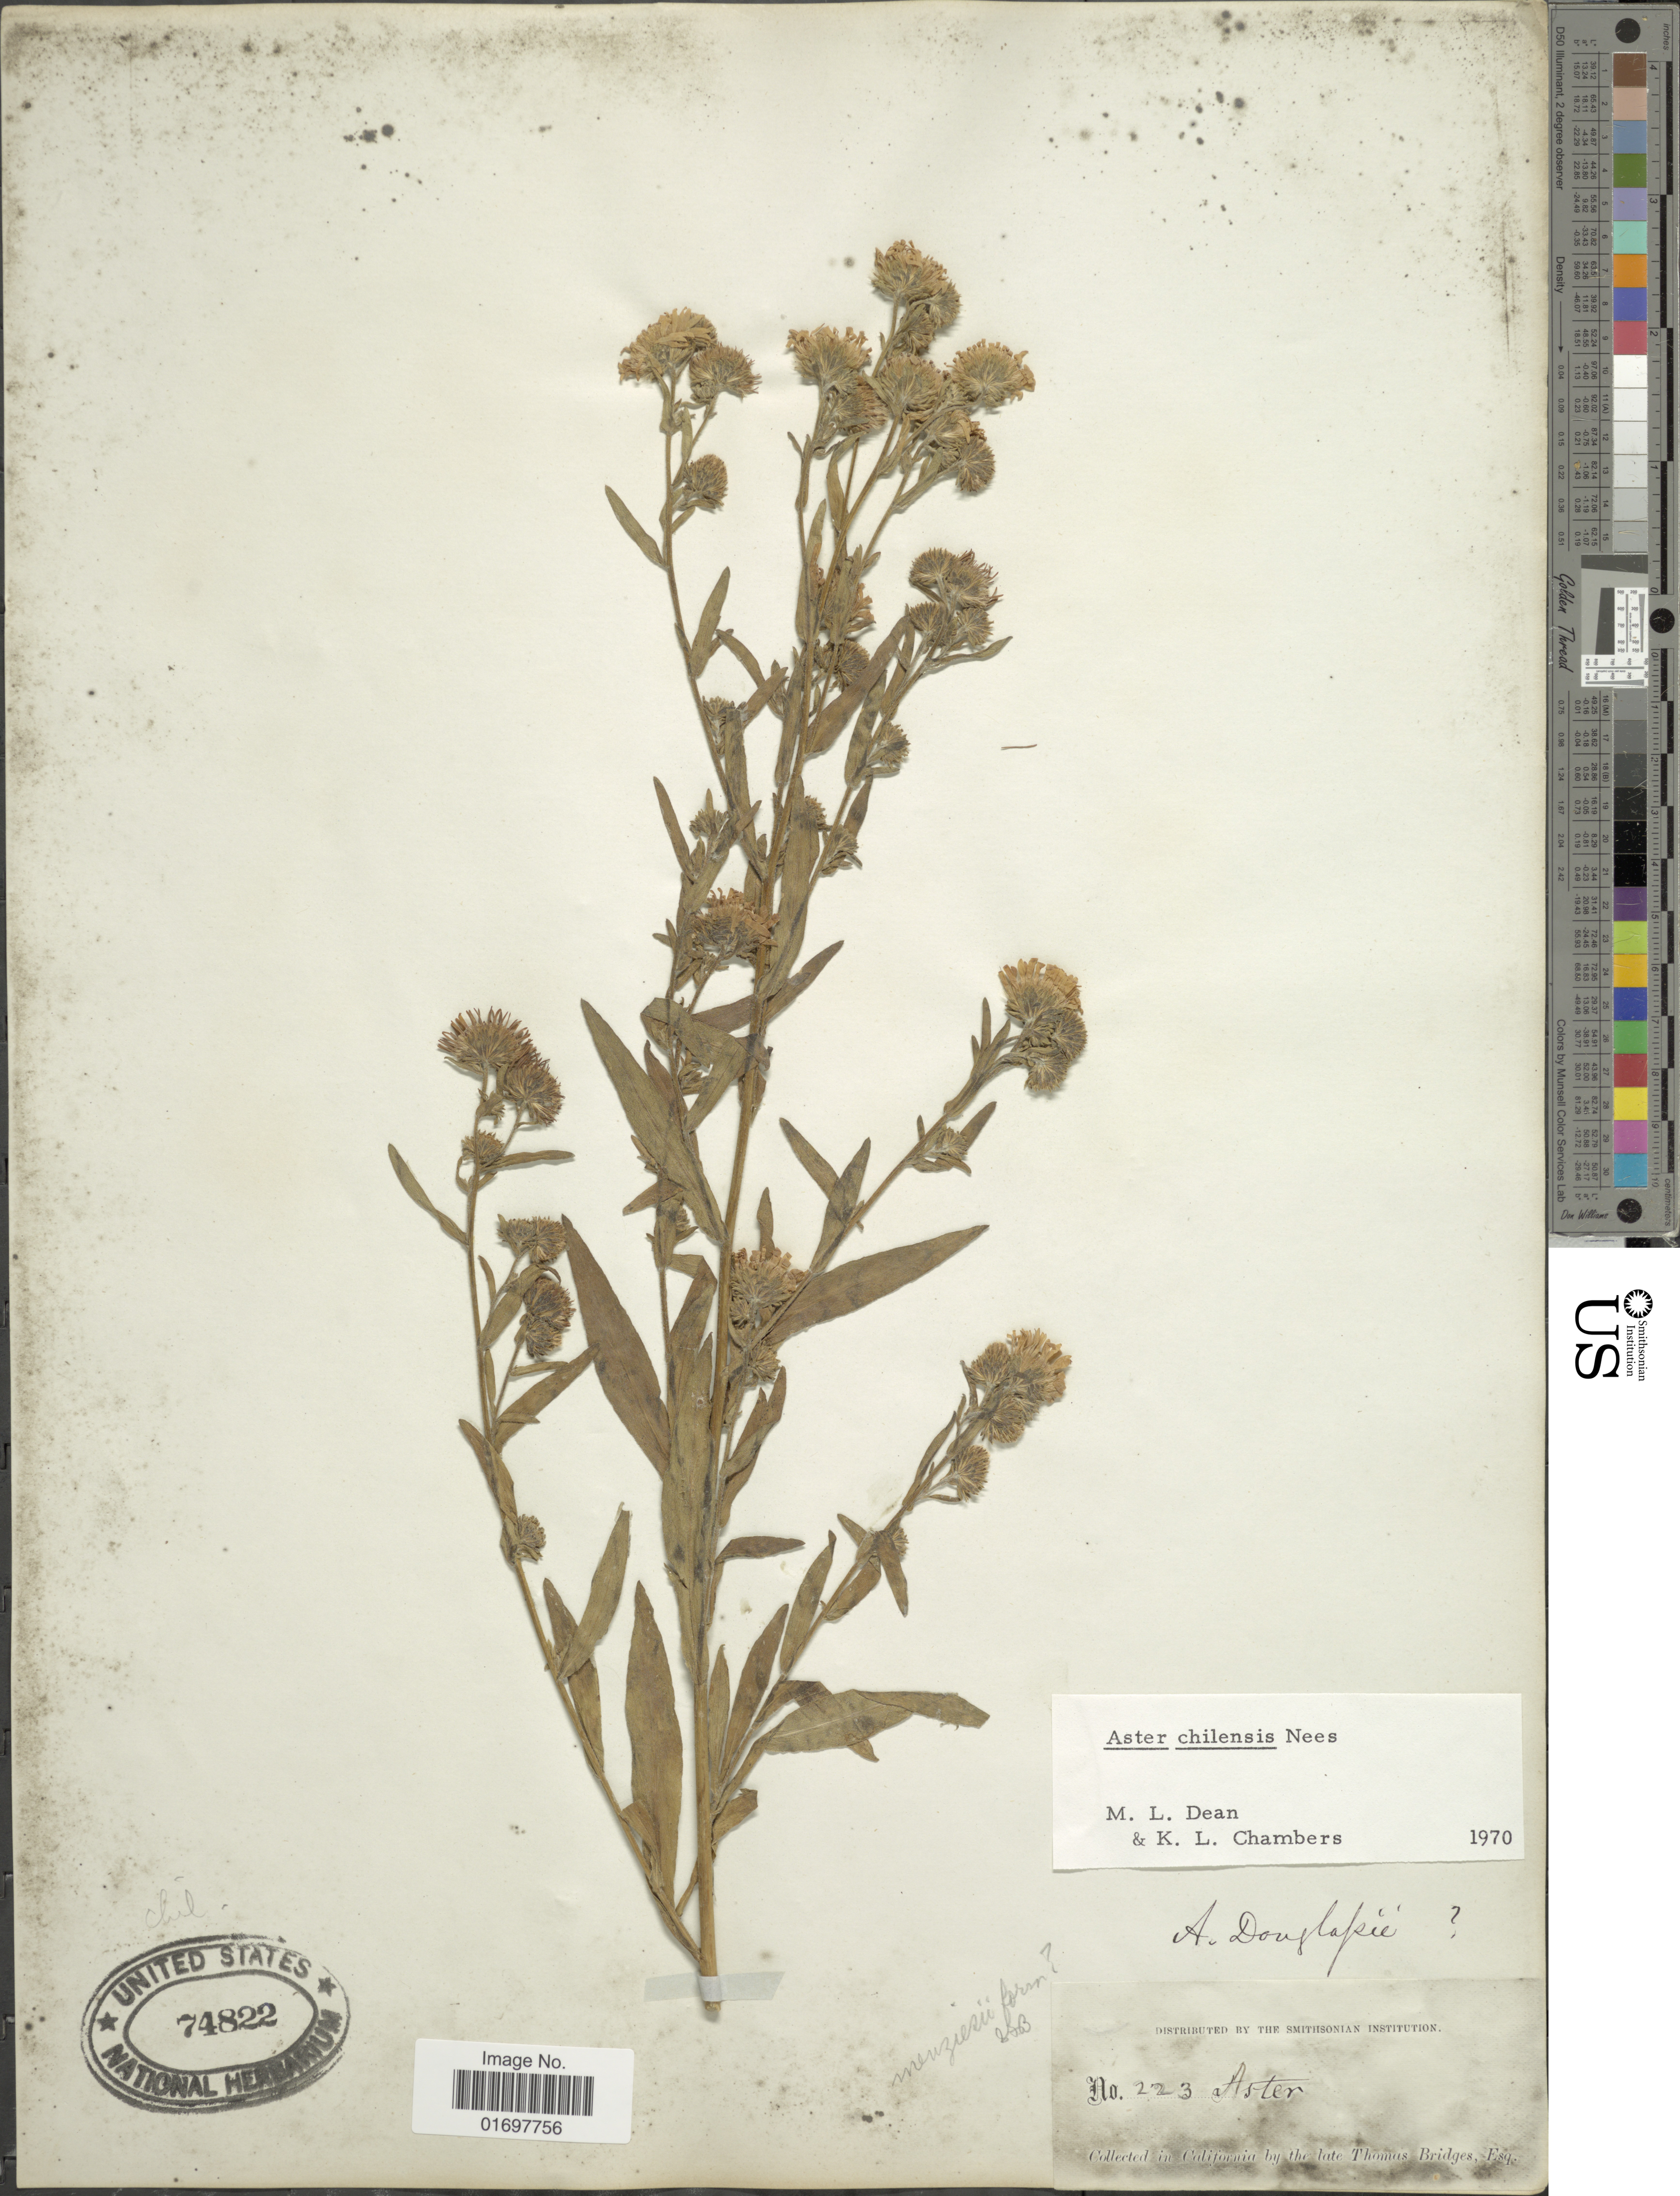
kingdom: Plantae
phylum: Tracheophyta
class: Magnoliopsida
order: Asterales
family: Asteraceae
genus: Symphyotrichum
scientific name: Symphyotrichum chilense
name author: (Nees) G.L. Nesom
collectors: T. Bridges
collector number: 223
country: United States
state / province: California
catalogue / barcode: US 748822